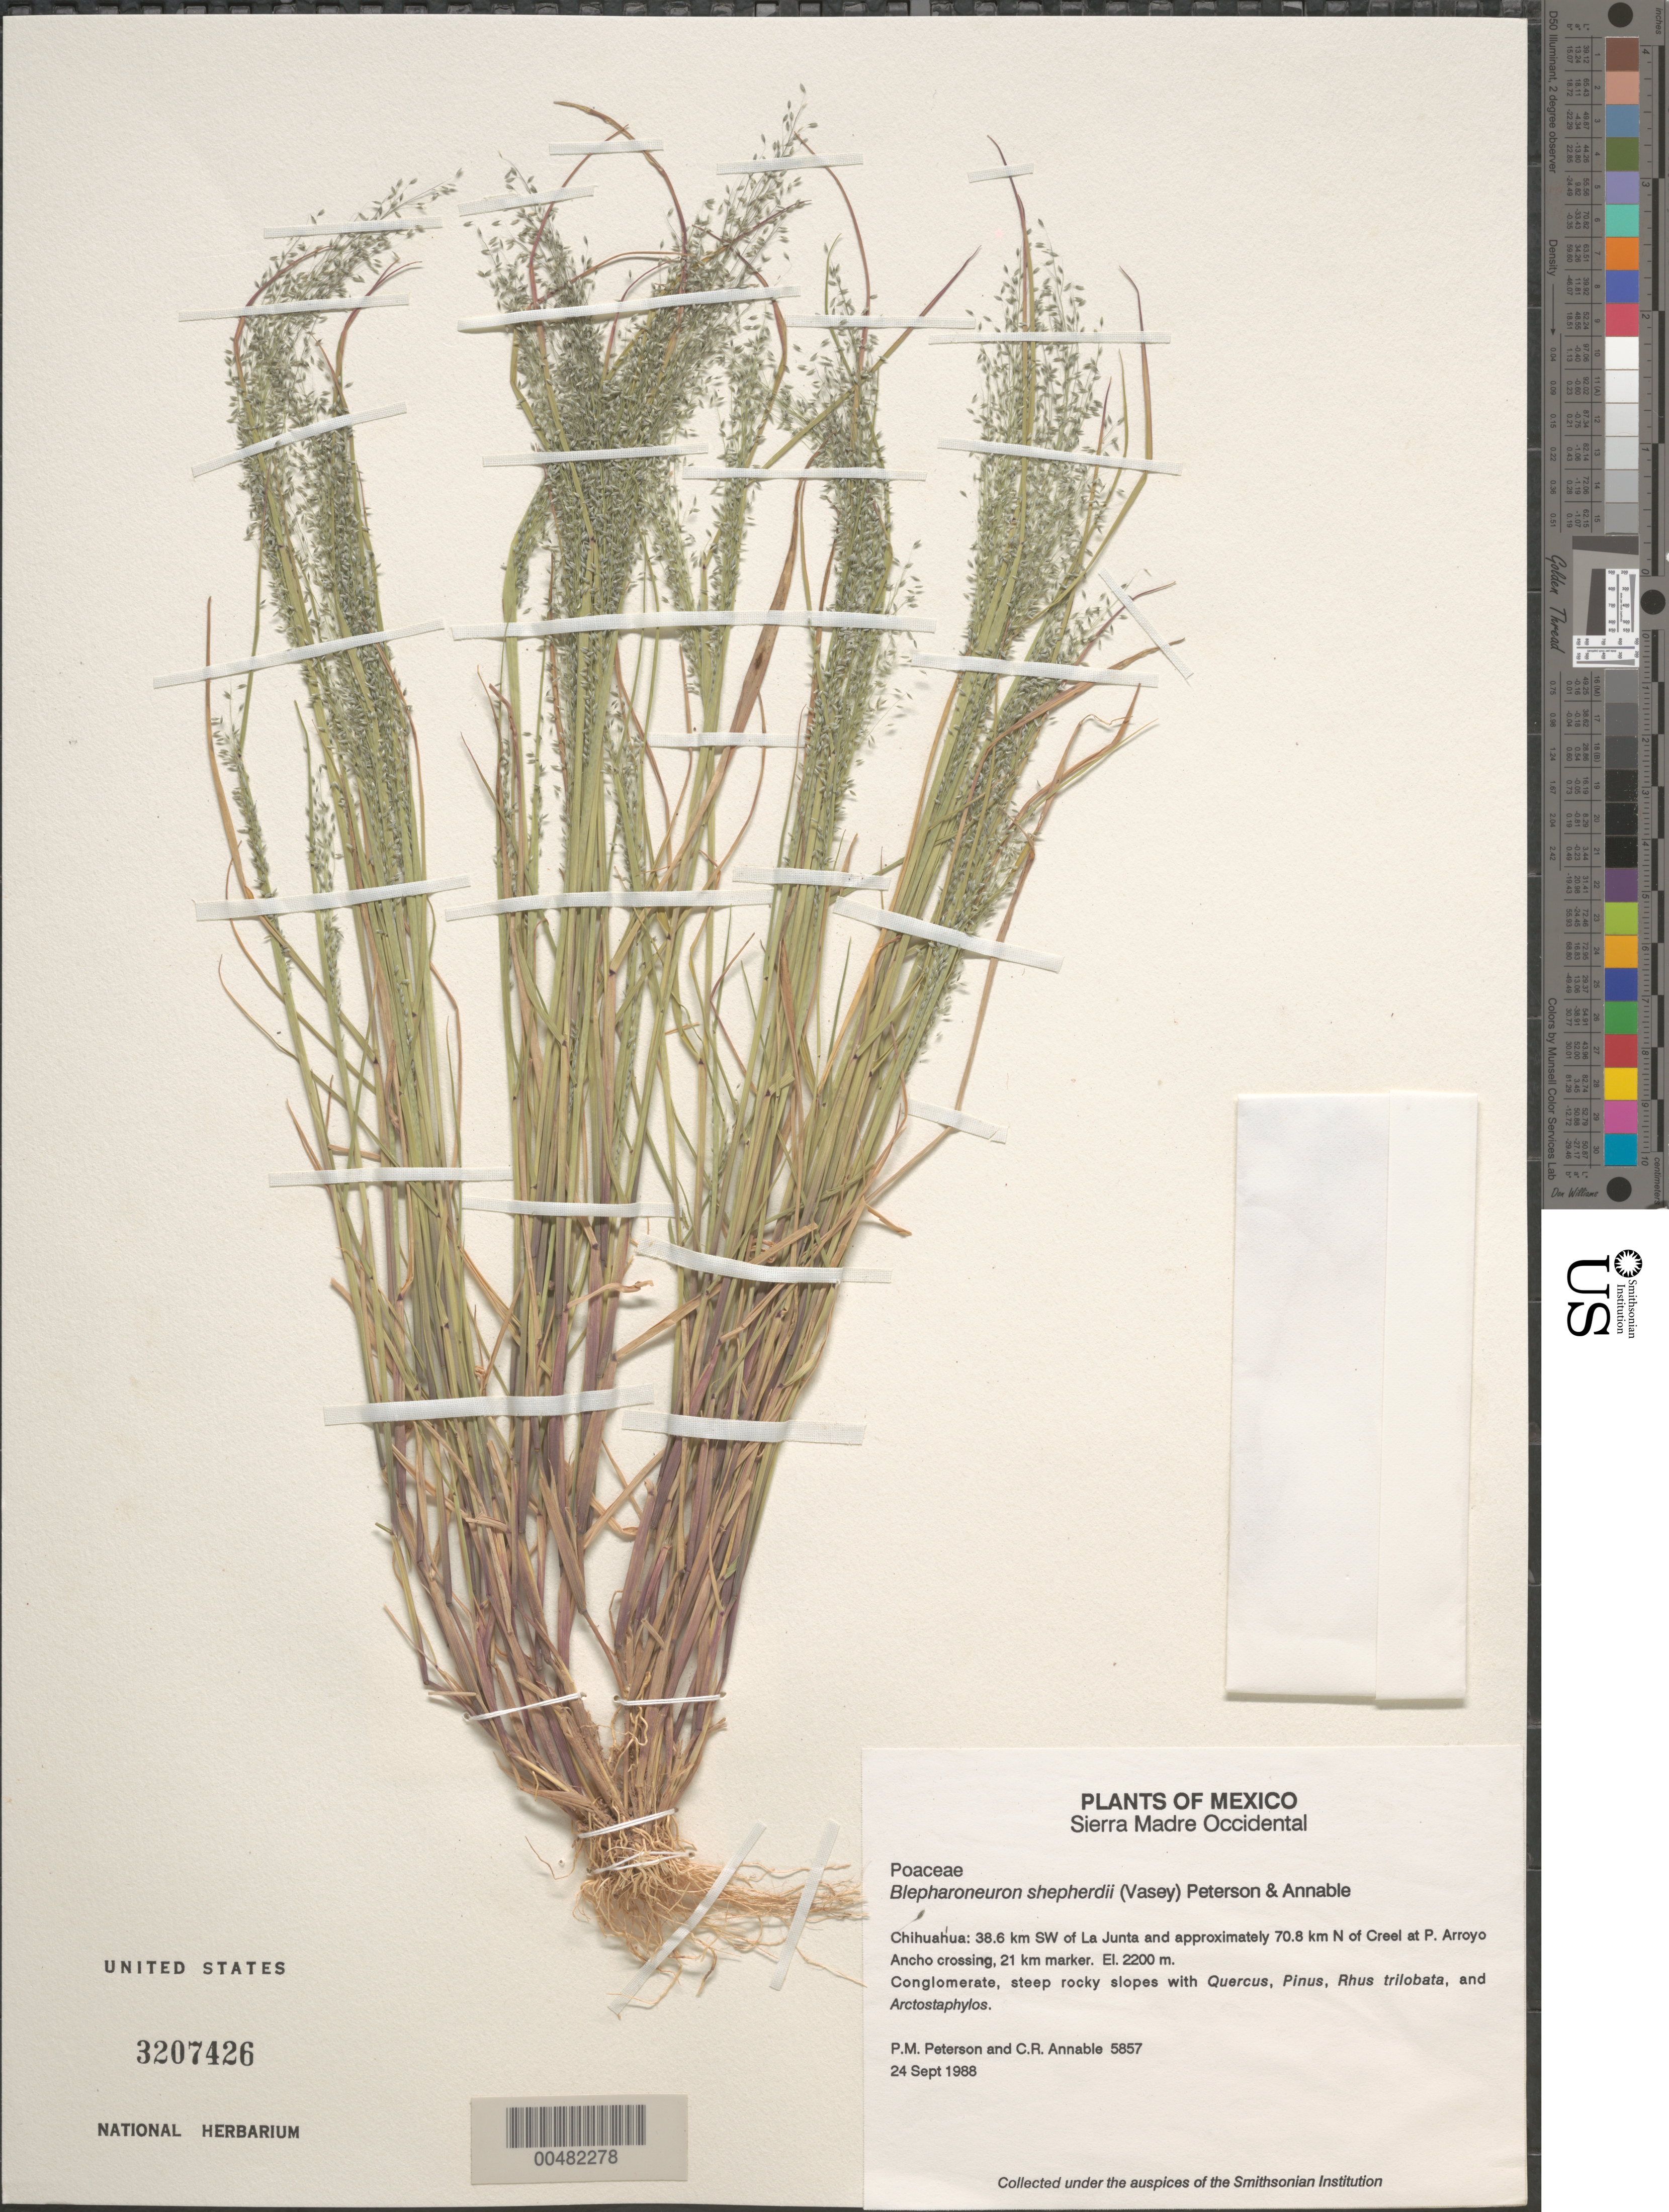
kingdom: Plantae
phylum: Tracheophyta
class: Liliopsida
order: Poales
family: Poaceae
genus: Blepharoneuron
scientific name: Blepharoneuron shepherdii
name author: (Vasey) P.M. Peterson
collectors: P. M. Peterson & C. R. Annable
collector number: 5857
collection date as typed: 24 Sep 1988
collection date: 1988-09-24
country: Mexico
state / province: Chihuahua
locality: Sierra Madre Occidental, 38.6 km SW of La Junta and approximately 70.8 km N of Creel at P. Arroyo Ancho crossing, 21 km marker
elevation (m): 2200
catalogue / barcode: US 3207426